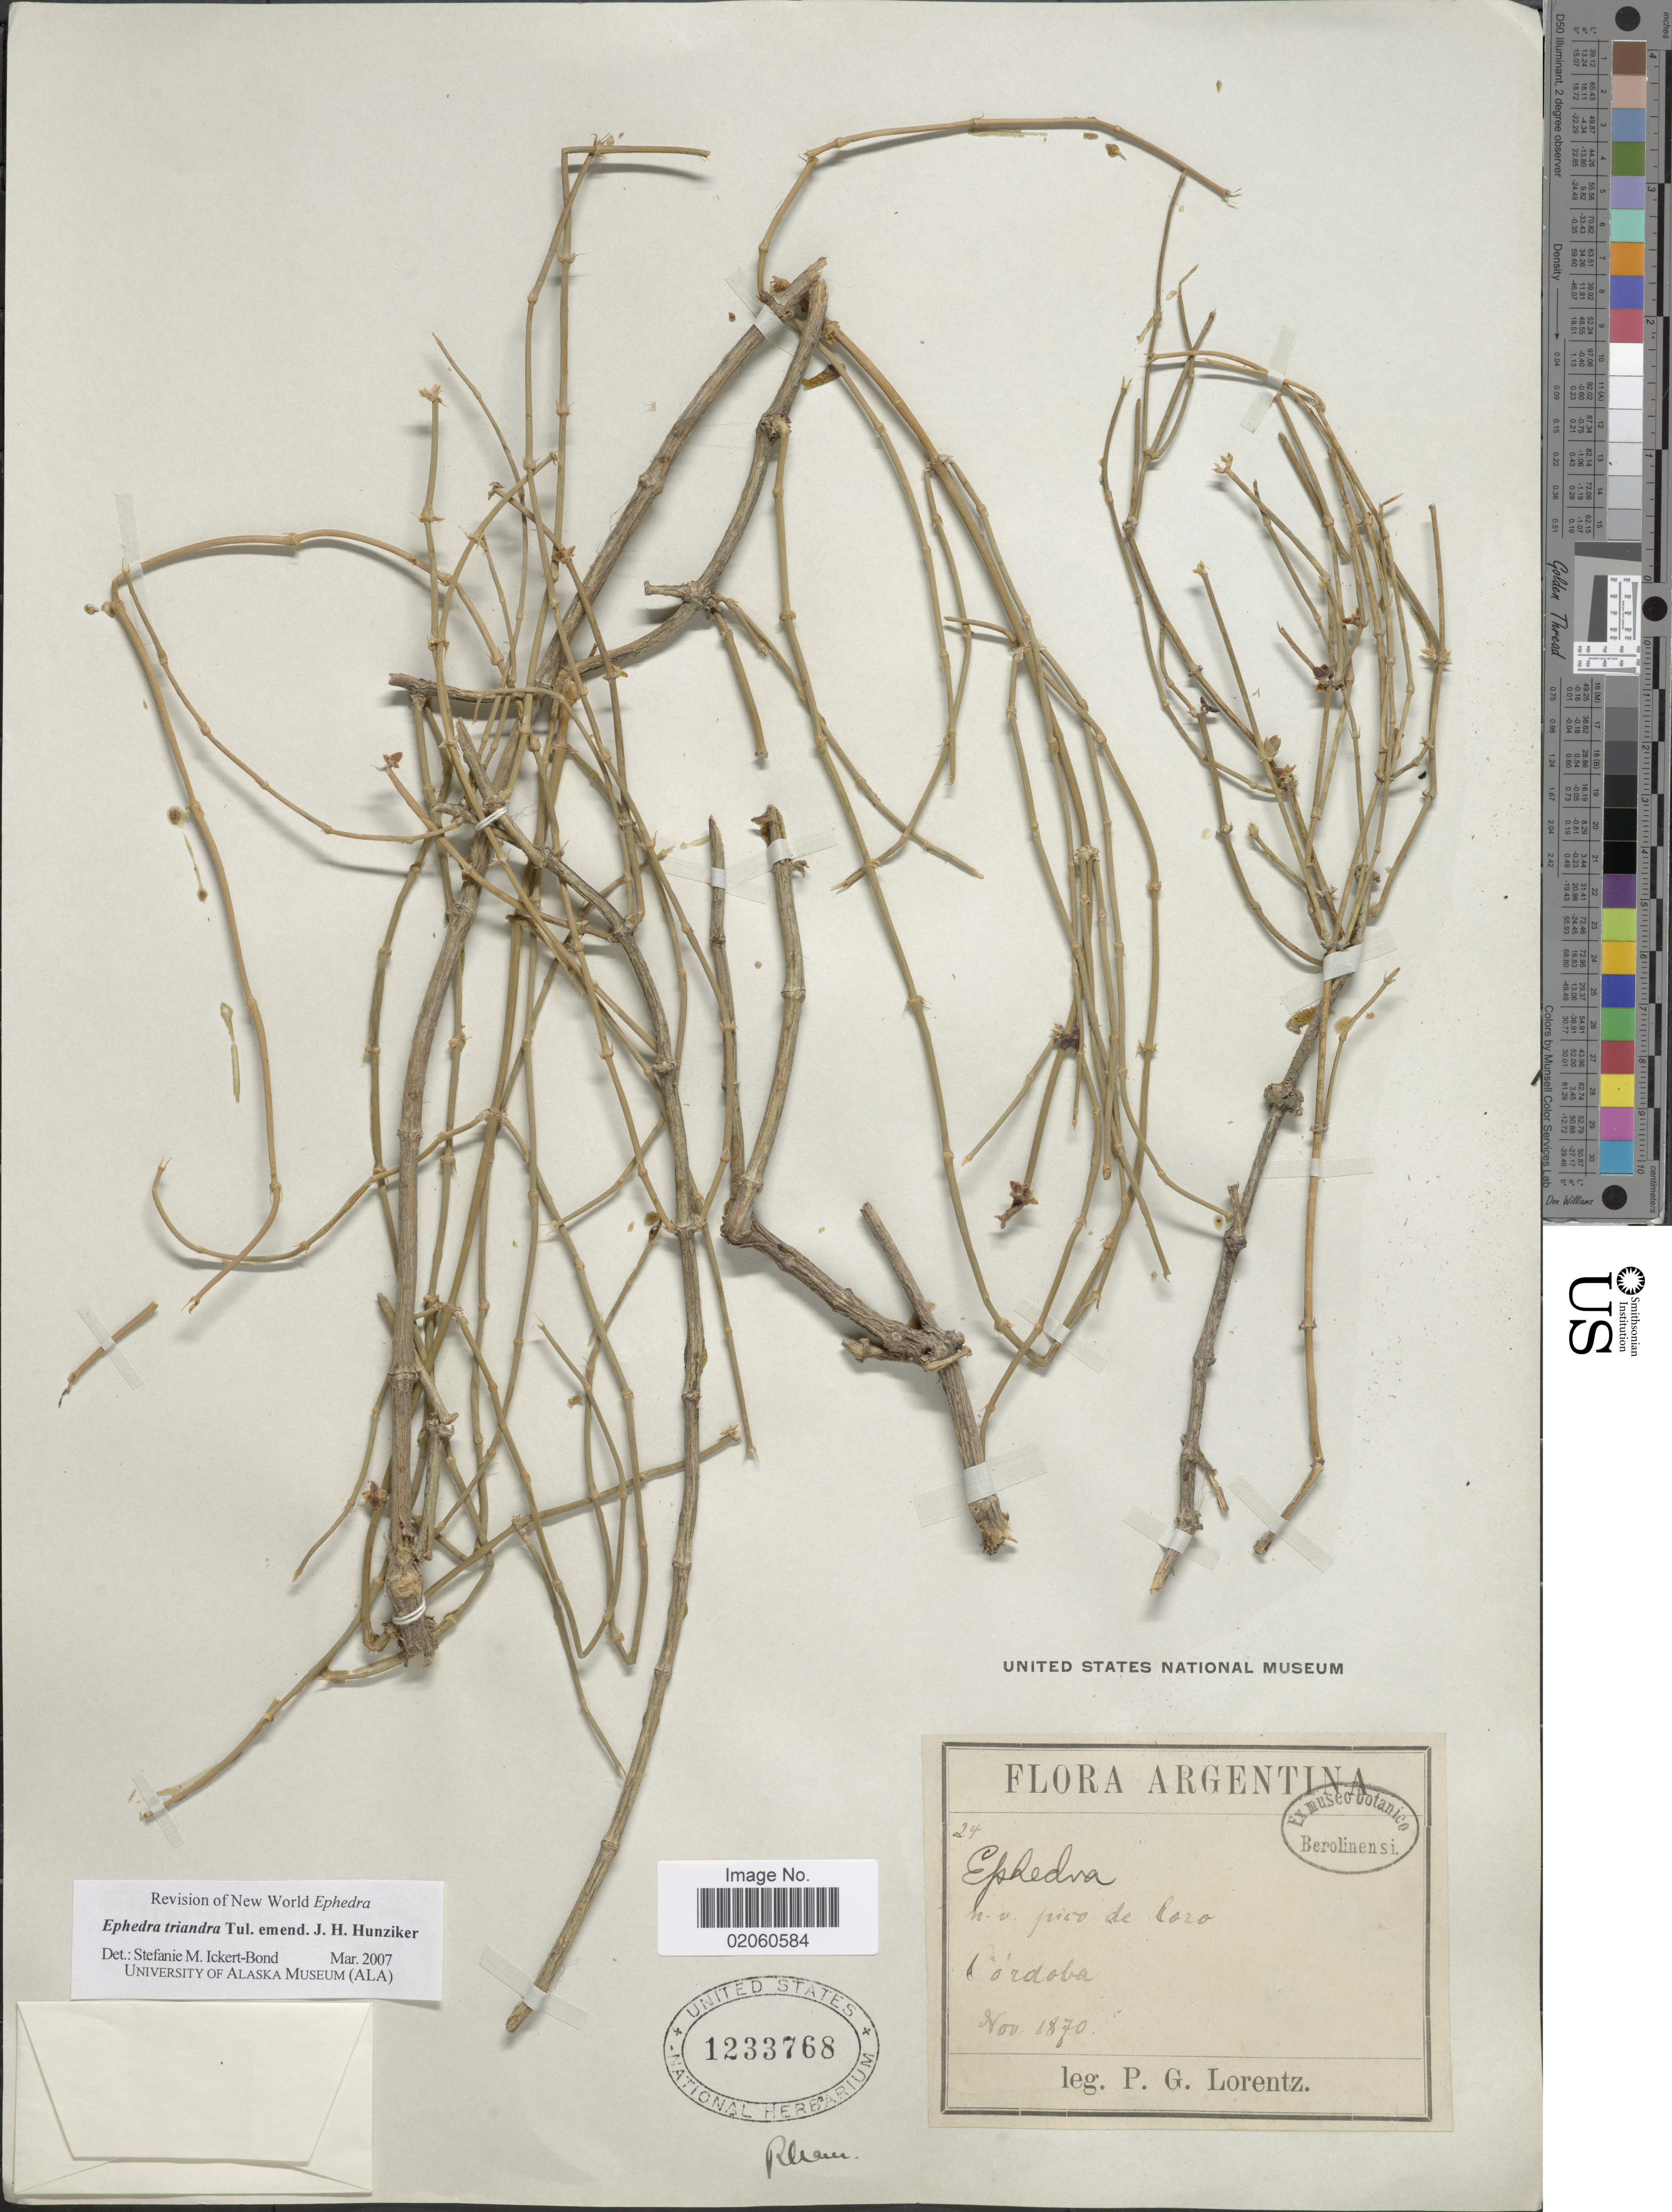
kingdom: Plantae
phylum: Tracheophyta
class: Gnetopsida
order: Ephedrales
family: Ephedraceae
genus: Ephedra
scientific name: Ephedra triandra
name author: Tul.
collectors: P. G. Lorentz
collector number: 24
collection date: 1870-11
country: Argentina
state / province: Cordoba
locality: N.v. Pico de Loro.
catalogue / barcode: US 1233768